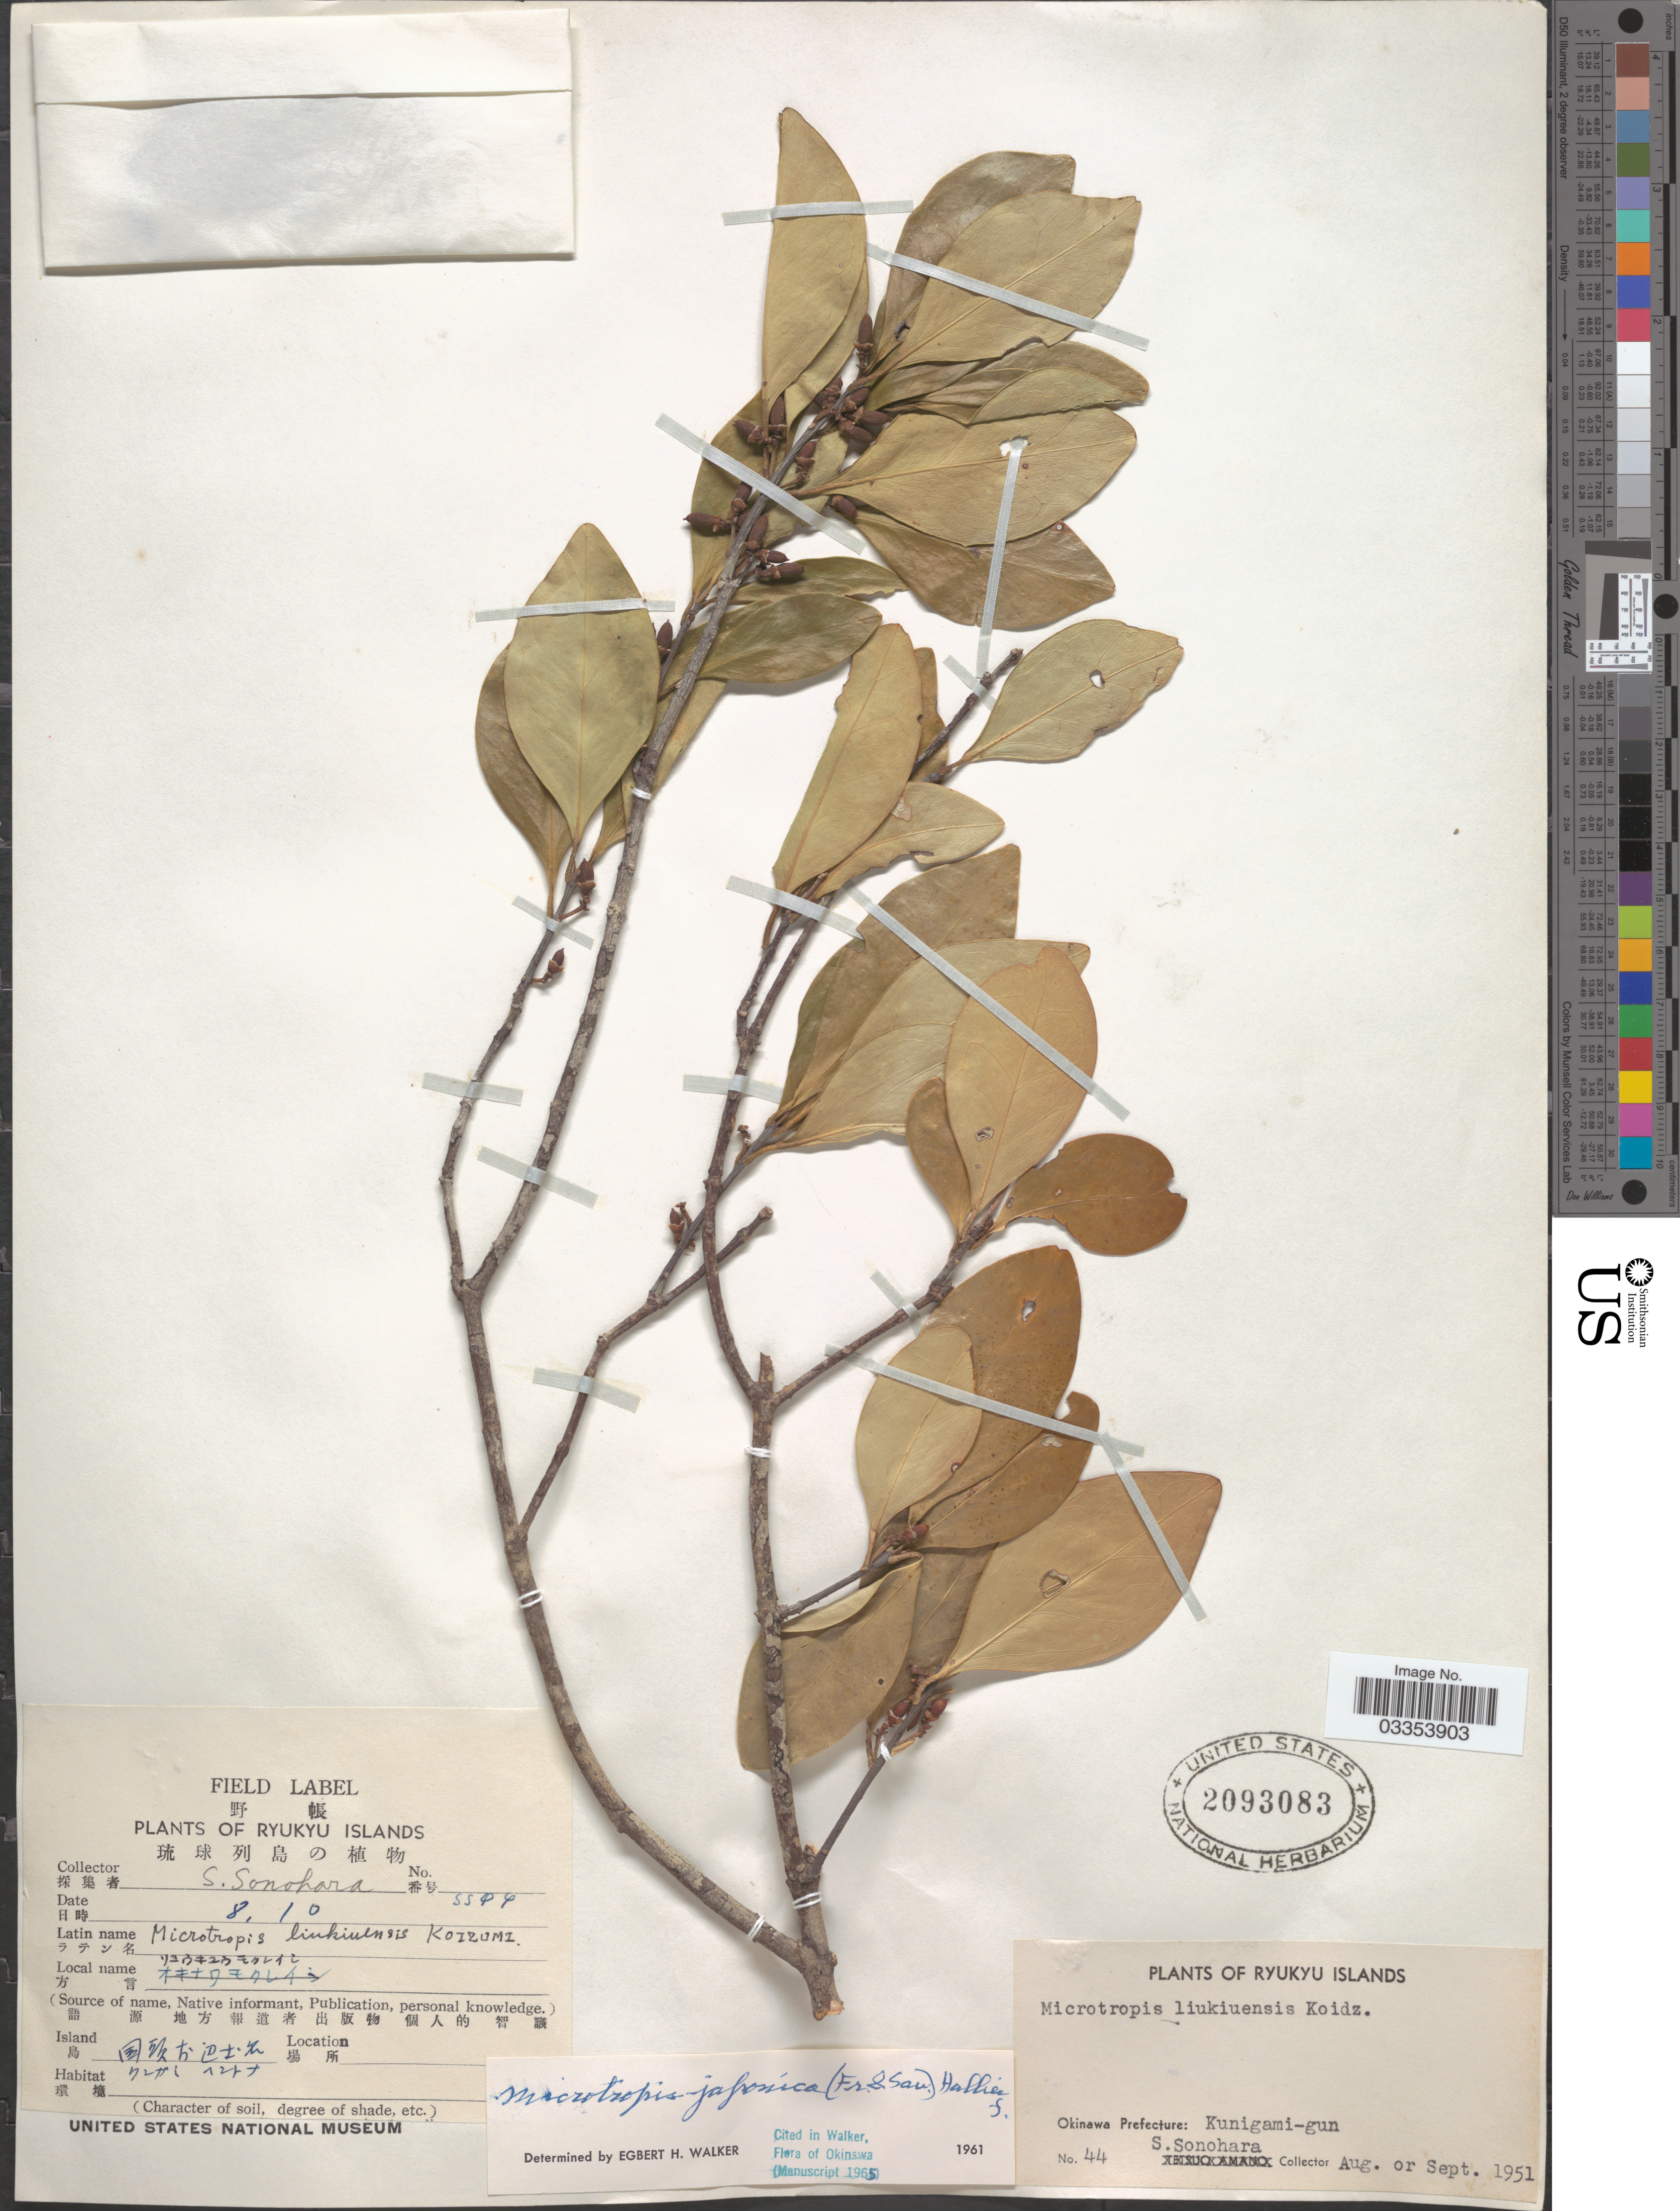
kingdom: Plantae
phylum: Tracheophyta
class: Magnoliopsida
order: Celastrales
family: Celastraceae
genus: Microtropis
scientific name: Microtropis japonica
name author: (Franch. & Sav.) Hallier f.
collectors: S. Sonohara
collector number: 44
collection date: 1951-08/1951-09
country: Japan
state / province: Okinawa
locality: Ryukyu Island. Okinawa Prefecture: Kunigami-gun.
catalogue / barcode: US 2093083